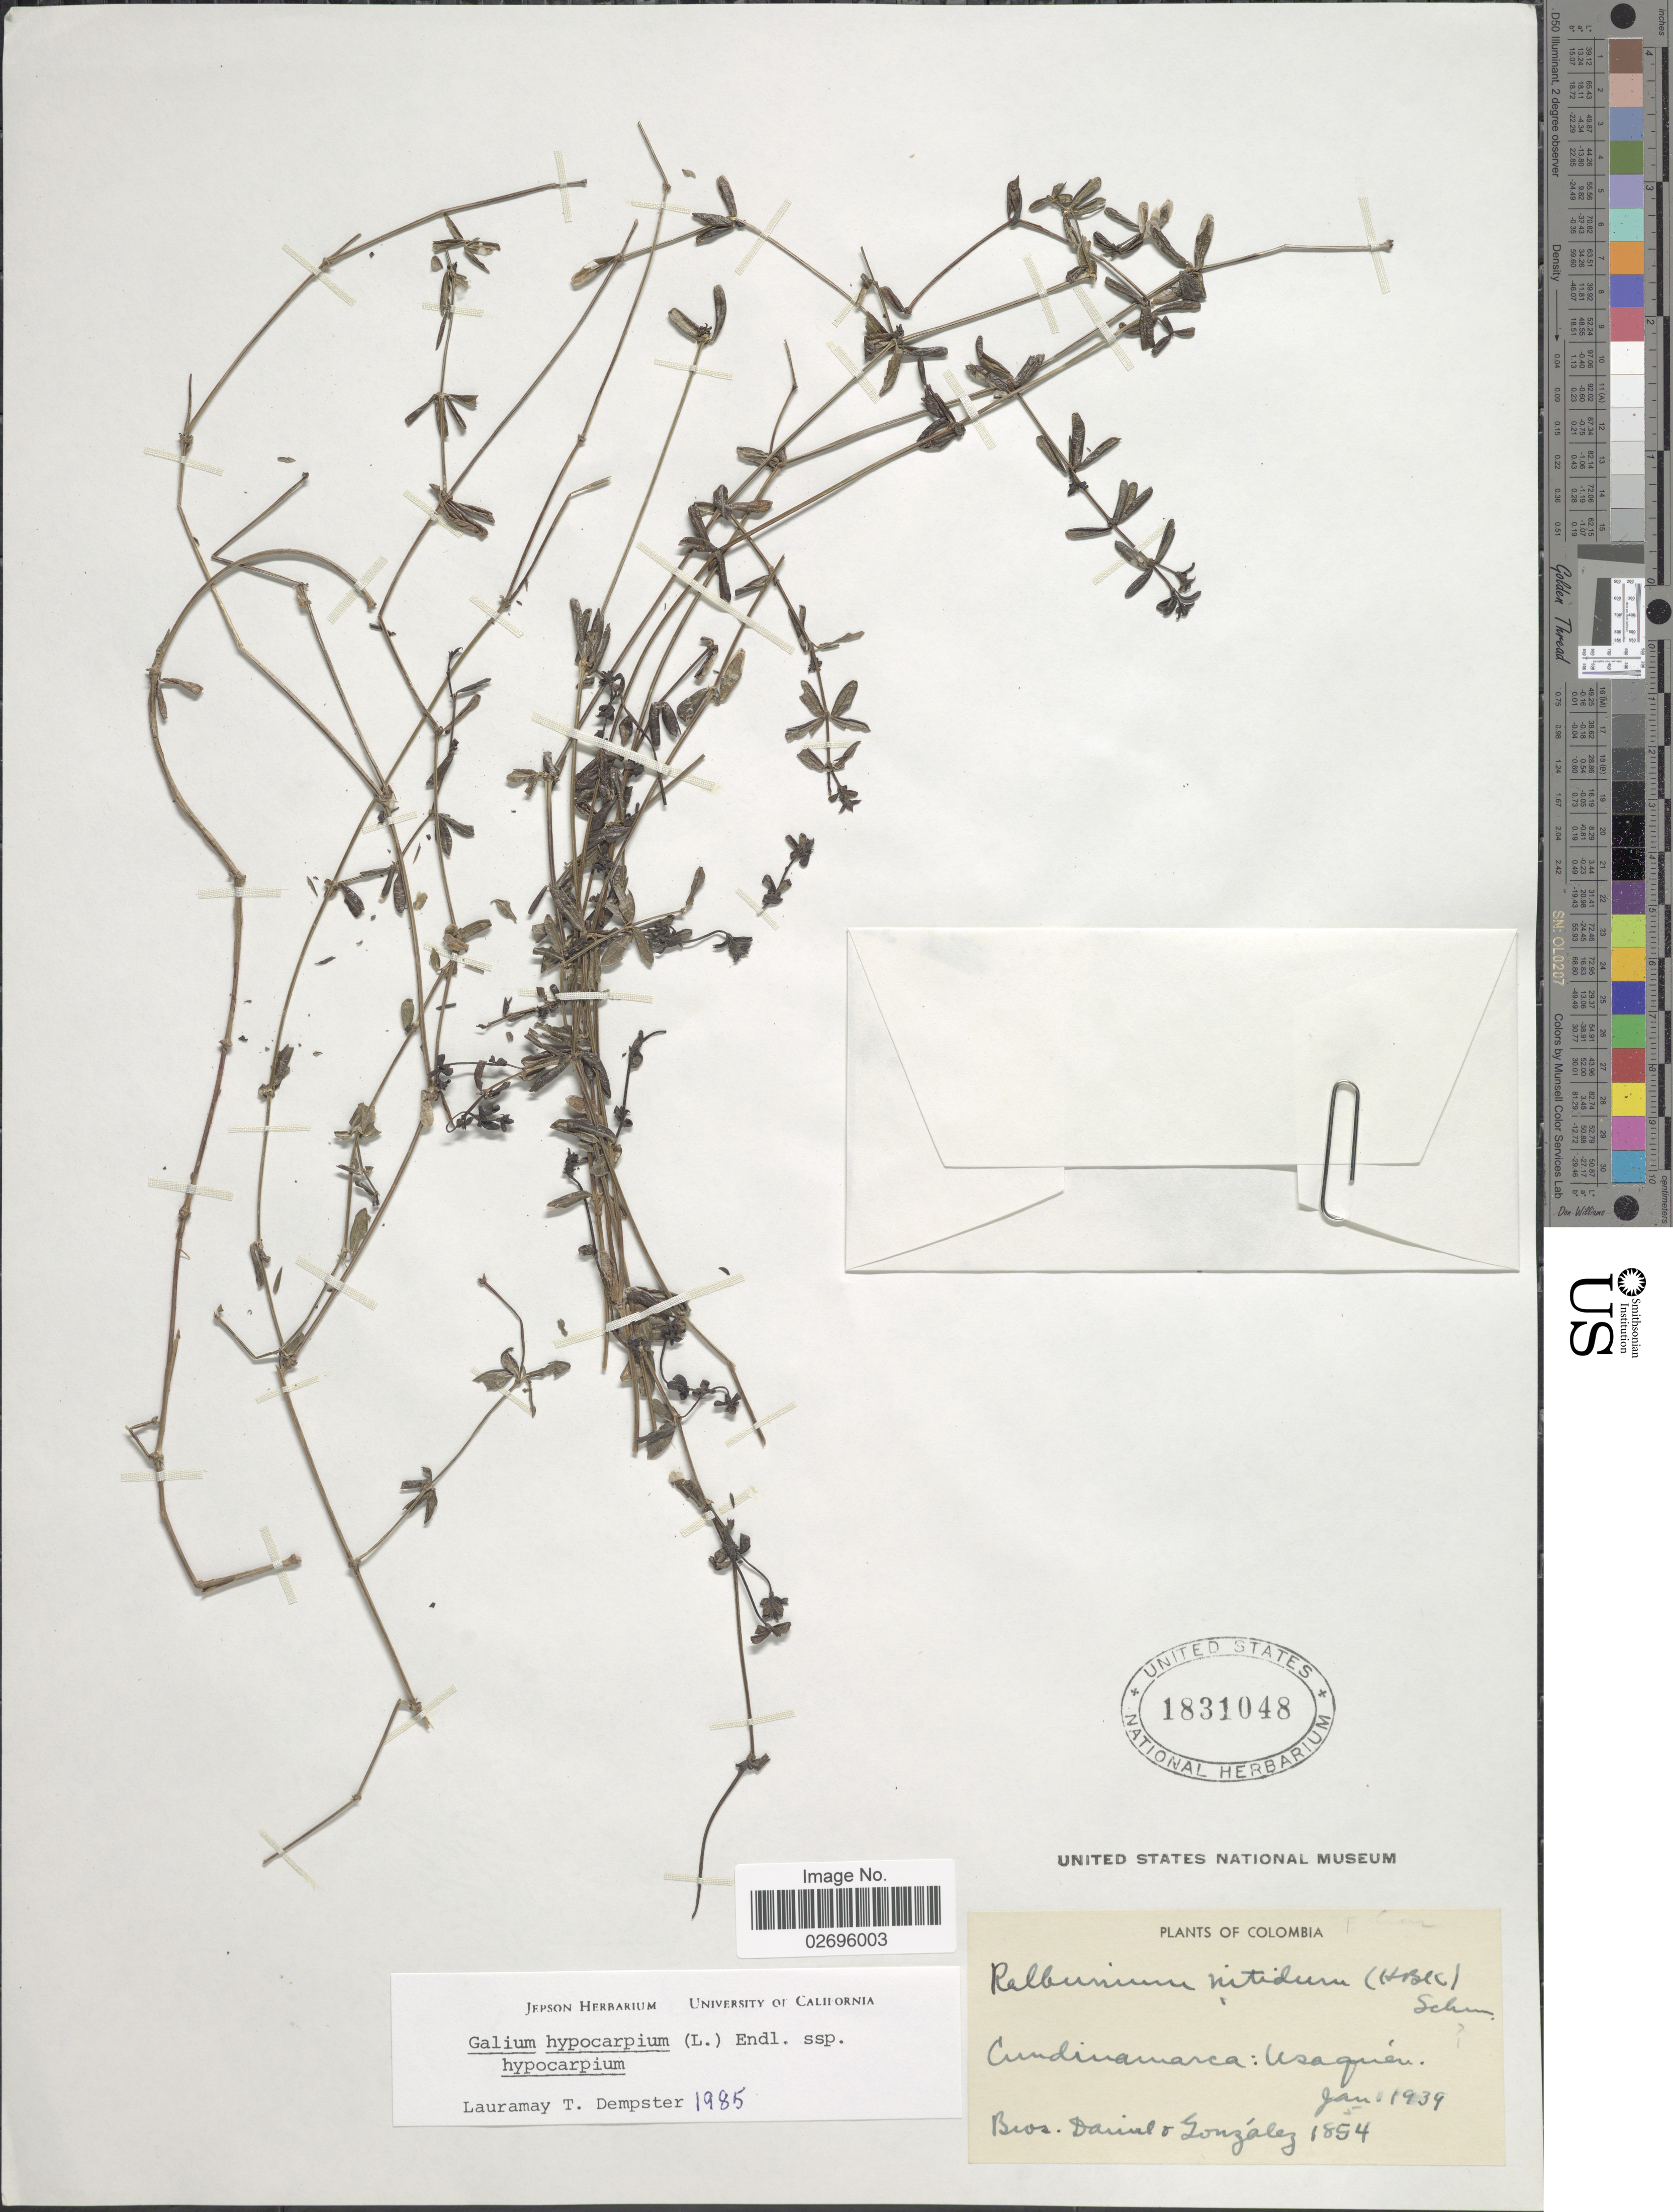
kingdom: Plantae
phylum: Tracheophyta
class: Magnoliopsida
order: Gentianales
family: Rubiaceae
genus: Galium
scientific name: Galium hypocarpium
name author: (L.) Endl. ex Griseb.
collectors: Bro. Daniel & Gonzalez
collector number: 1854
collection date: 1939-01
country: Colombia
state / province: Cundinamarca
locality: Usaquén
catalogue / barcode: US 1831048